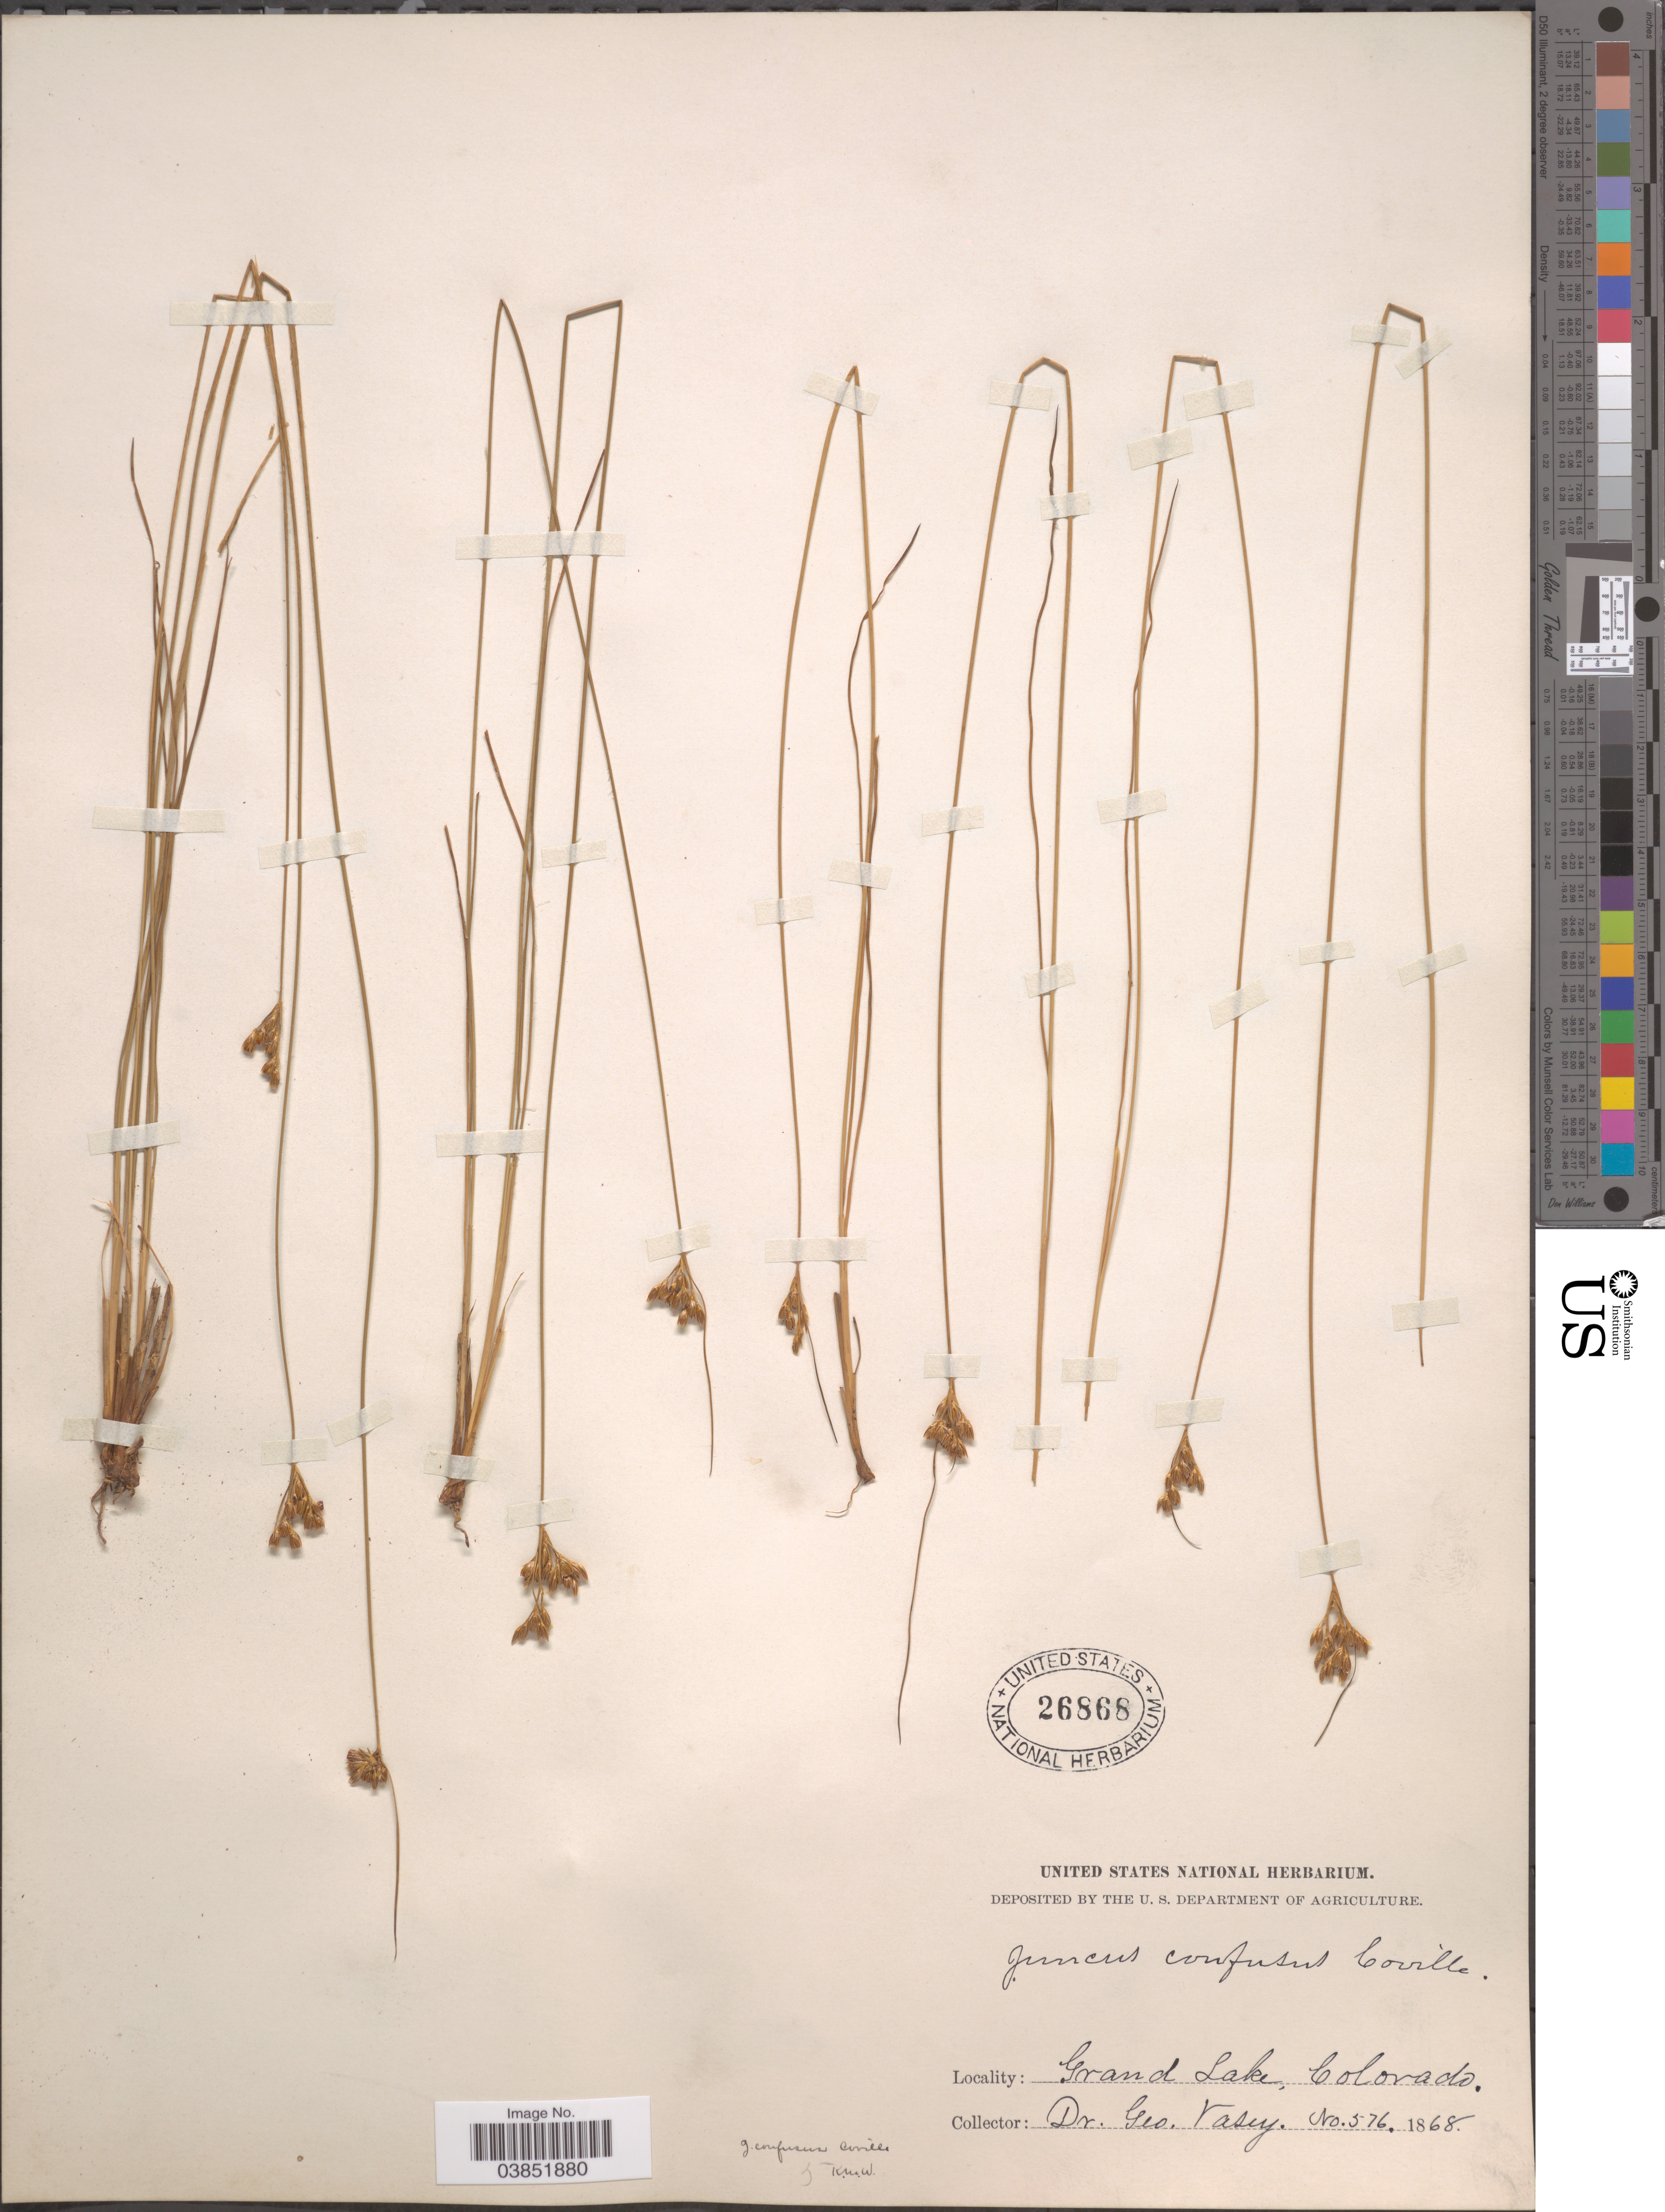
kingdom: Plantae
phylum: Tracheophyta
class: Liliopsida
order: Poales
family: Juncaceae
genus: Juncus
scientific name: Juncus confusus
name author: Coville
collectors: G. R. Vasey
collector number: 576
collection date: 1868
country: United States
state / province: Colorado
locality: Grand Lake.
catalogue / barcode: US 26868